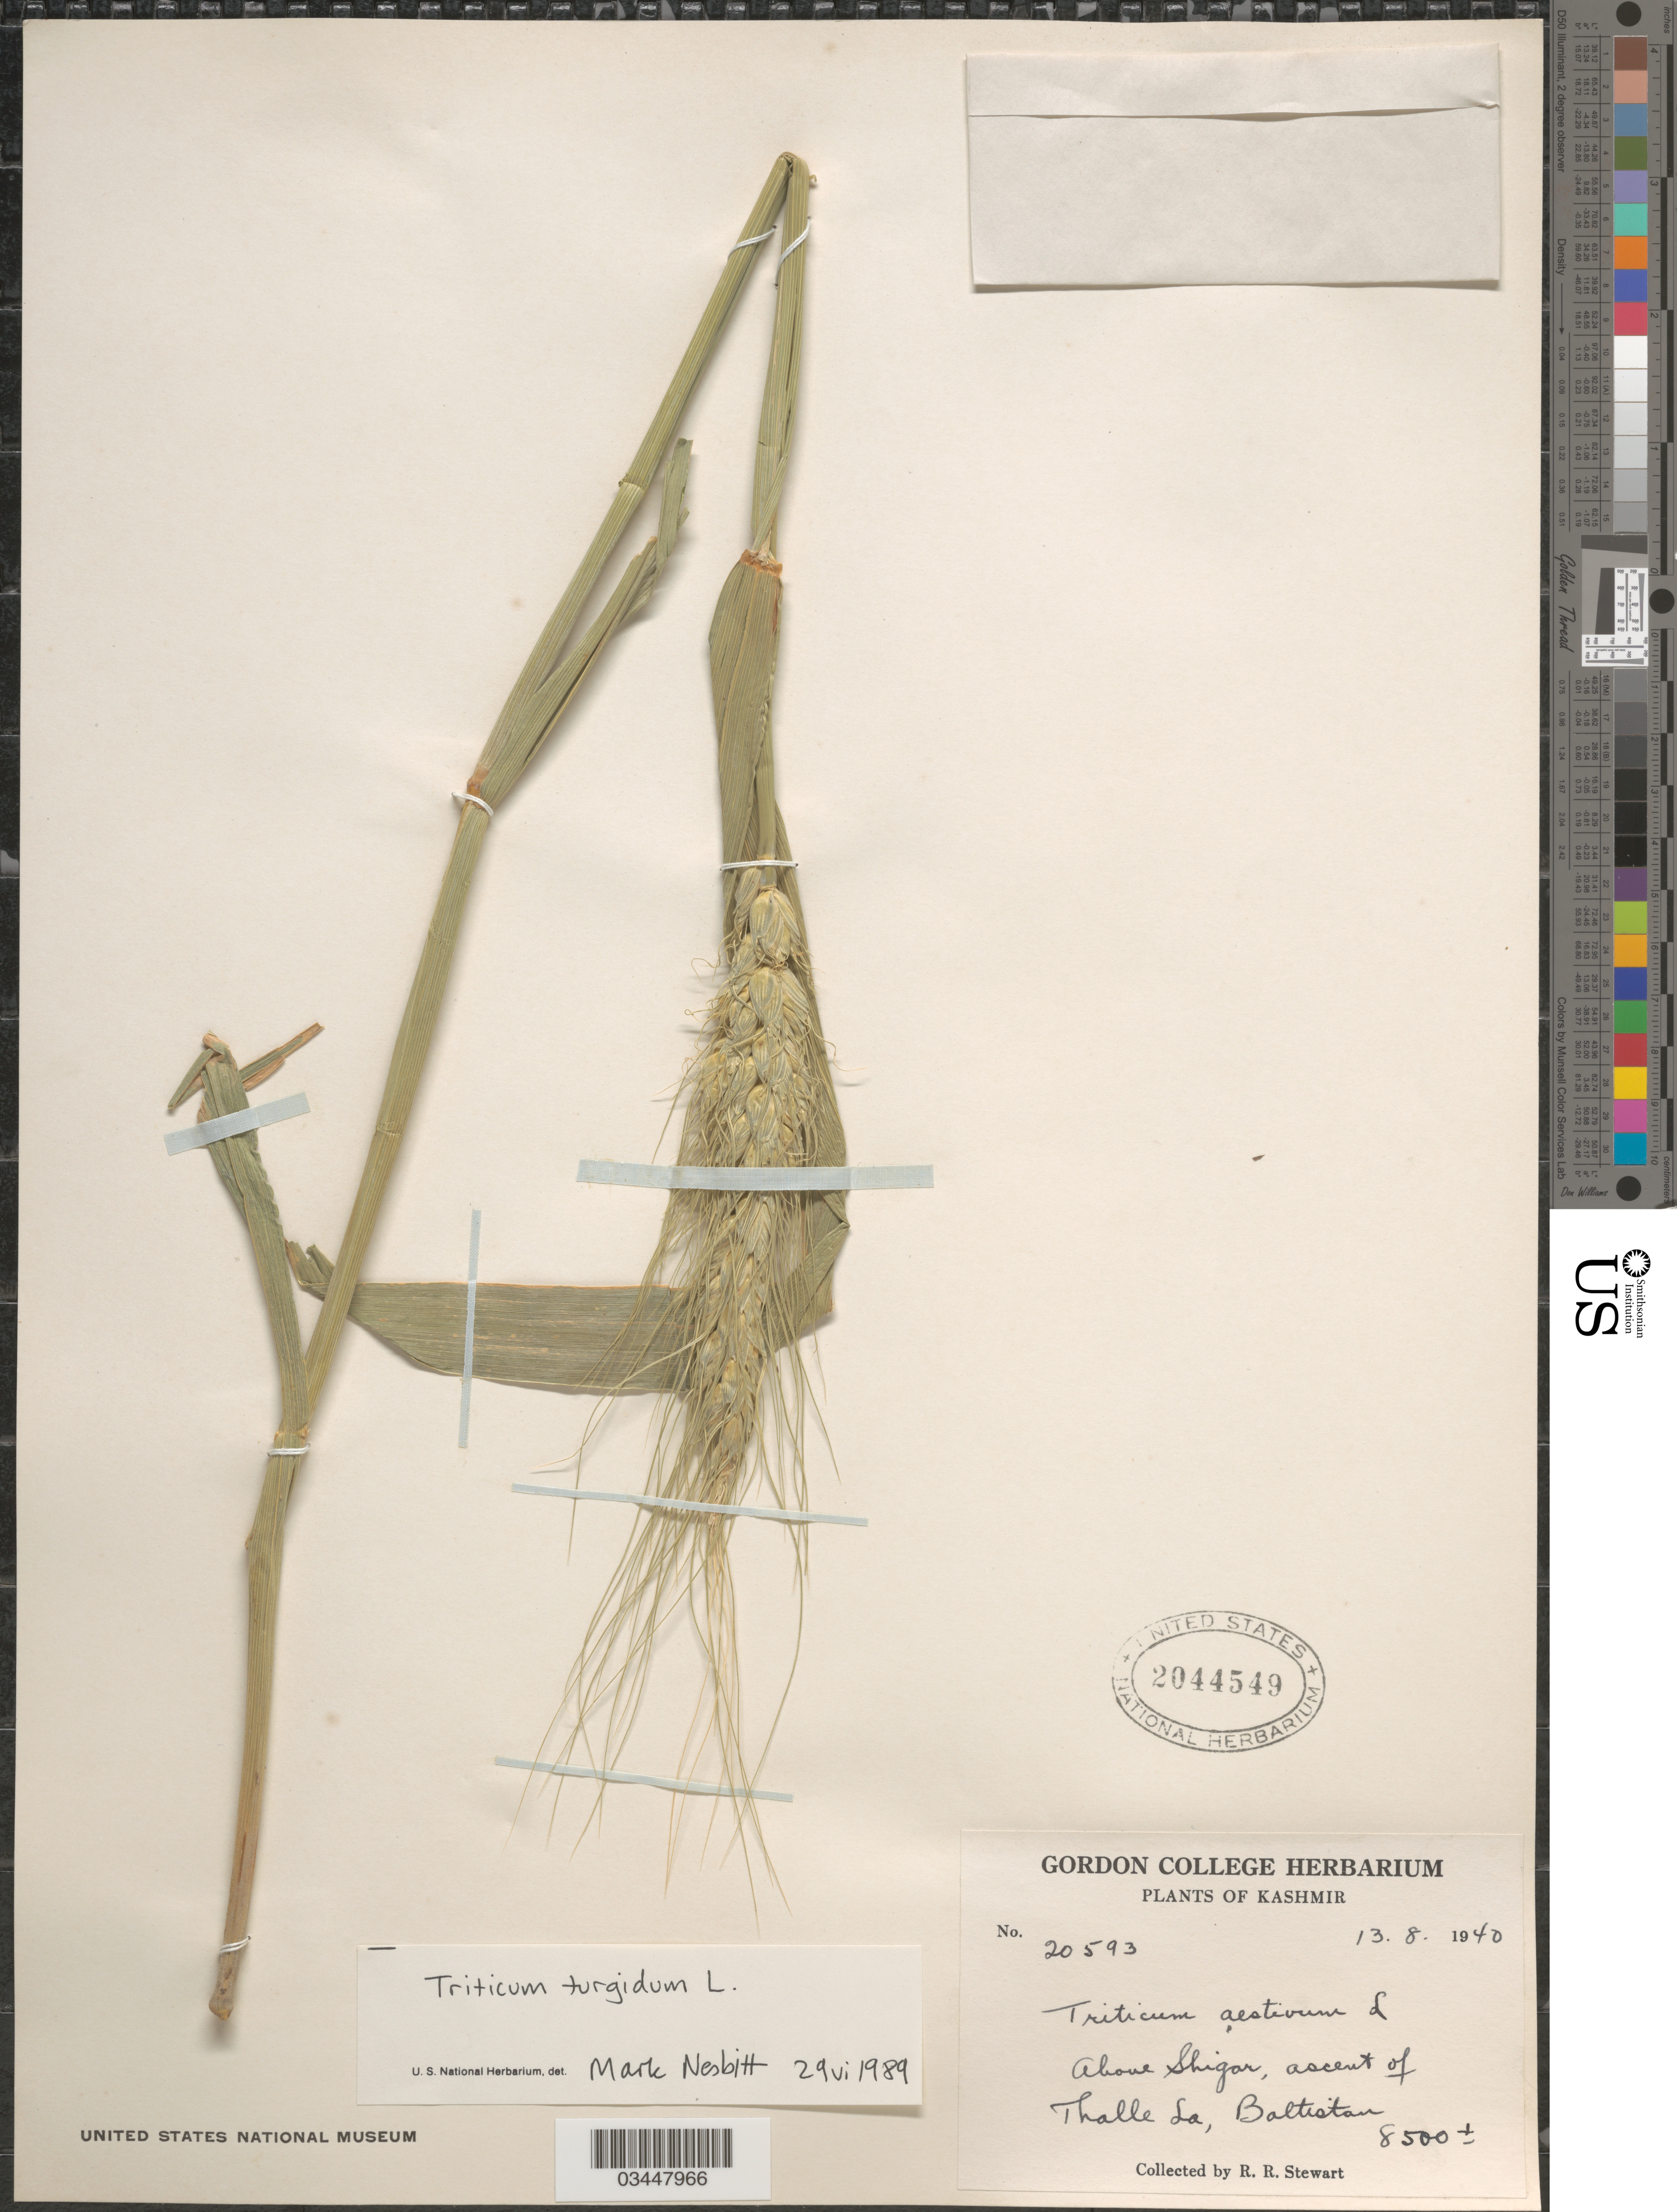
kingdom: Plantae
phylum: Tracheophyta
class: Liliopsida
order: Poales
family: Poaceae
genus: Triticum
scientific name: Triticum turgidum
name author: L.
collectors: R. Stewart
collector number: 20593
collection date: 1940-08-13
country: India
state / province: Jammu and Kashmir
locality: Kashmir. Above Shigor, ascent of Thalle La, Baltistan.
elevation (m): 2591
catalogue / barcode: US 2044549